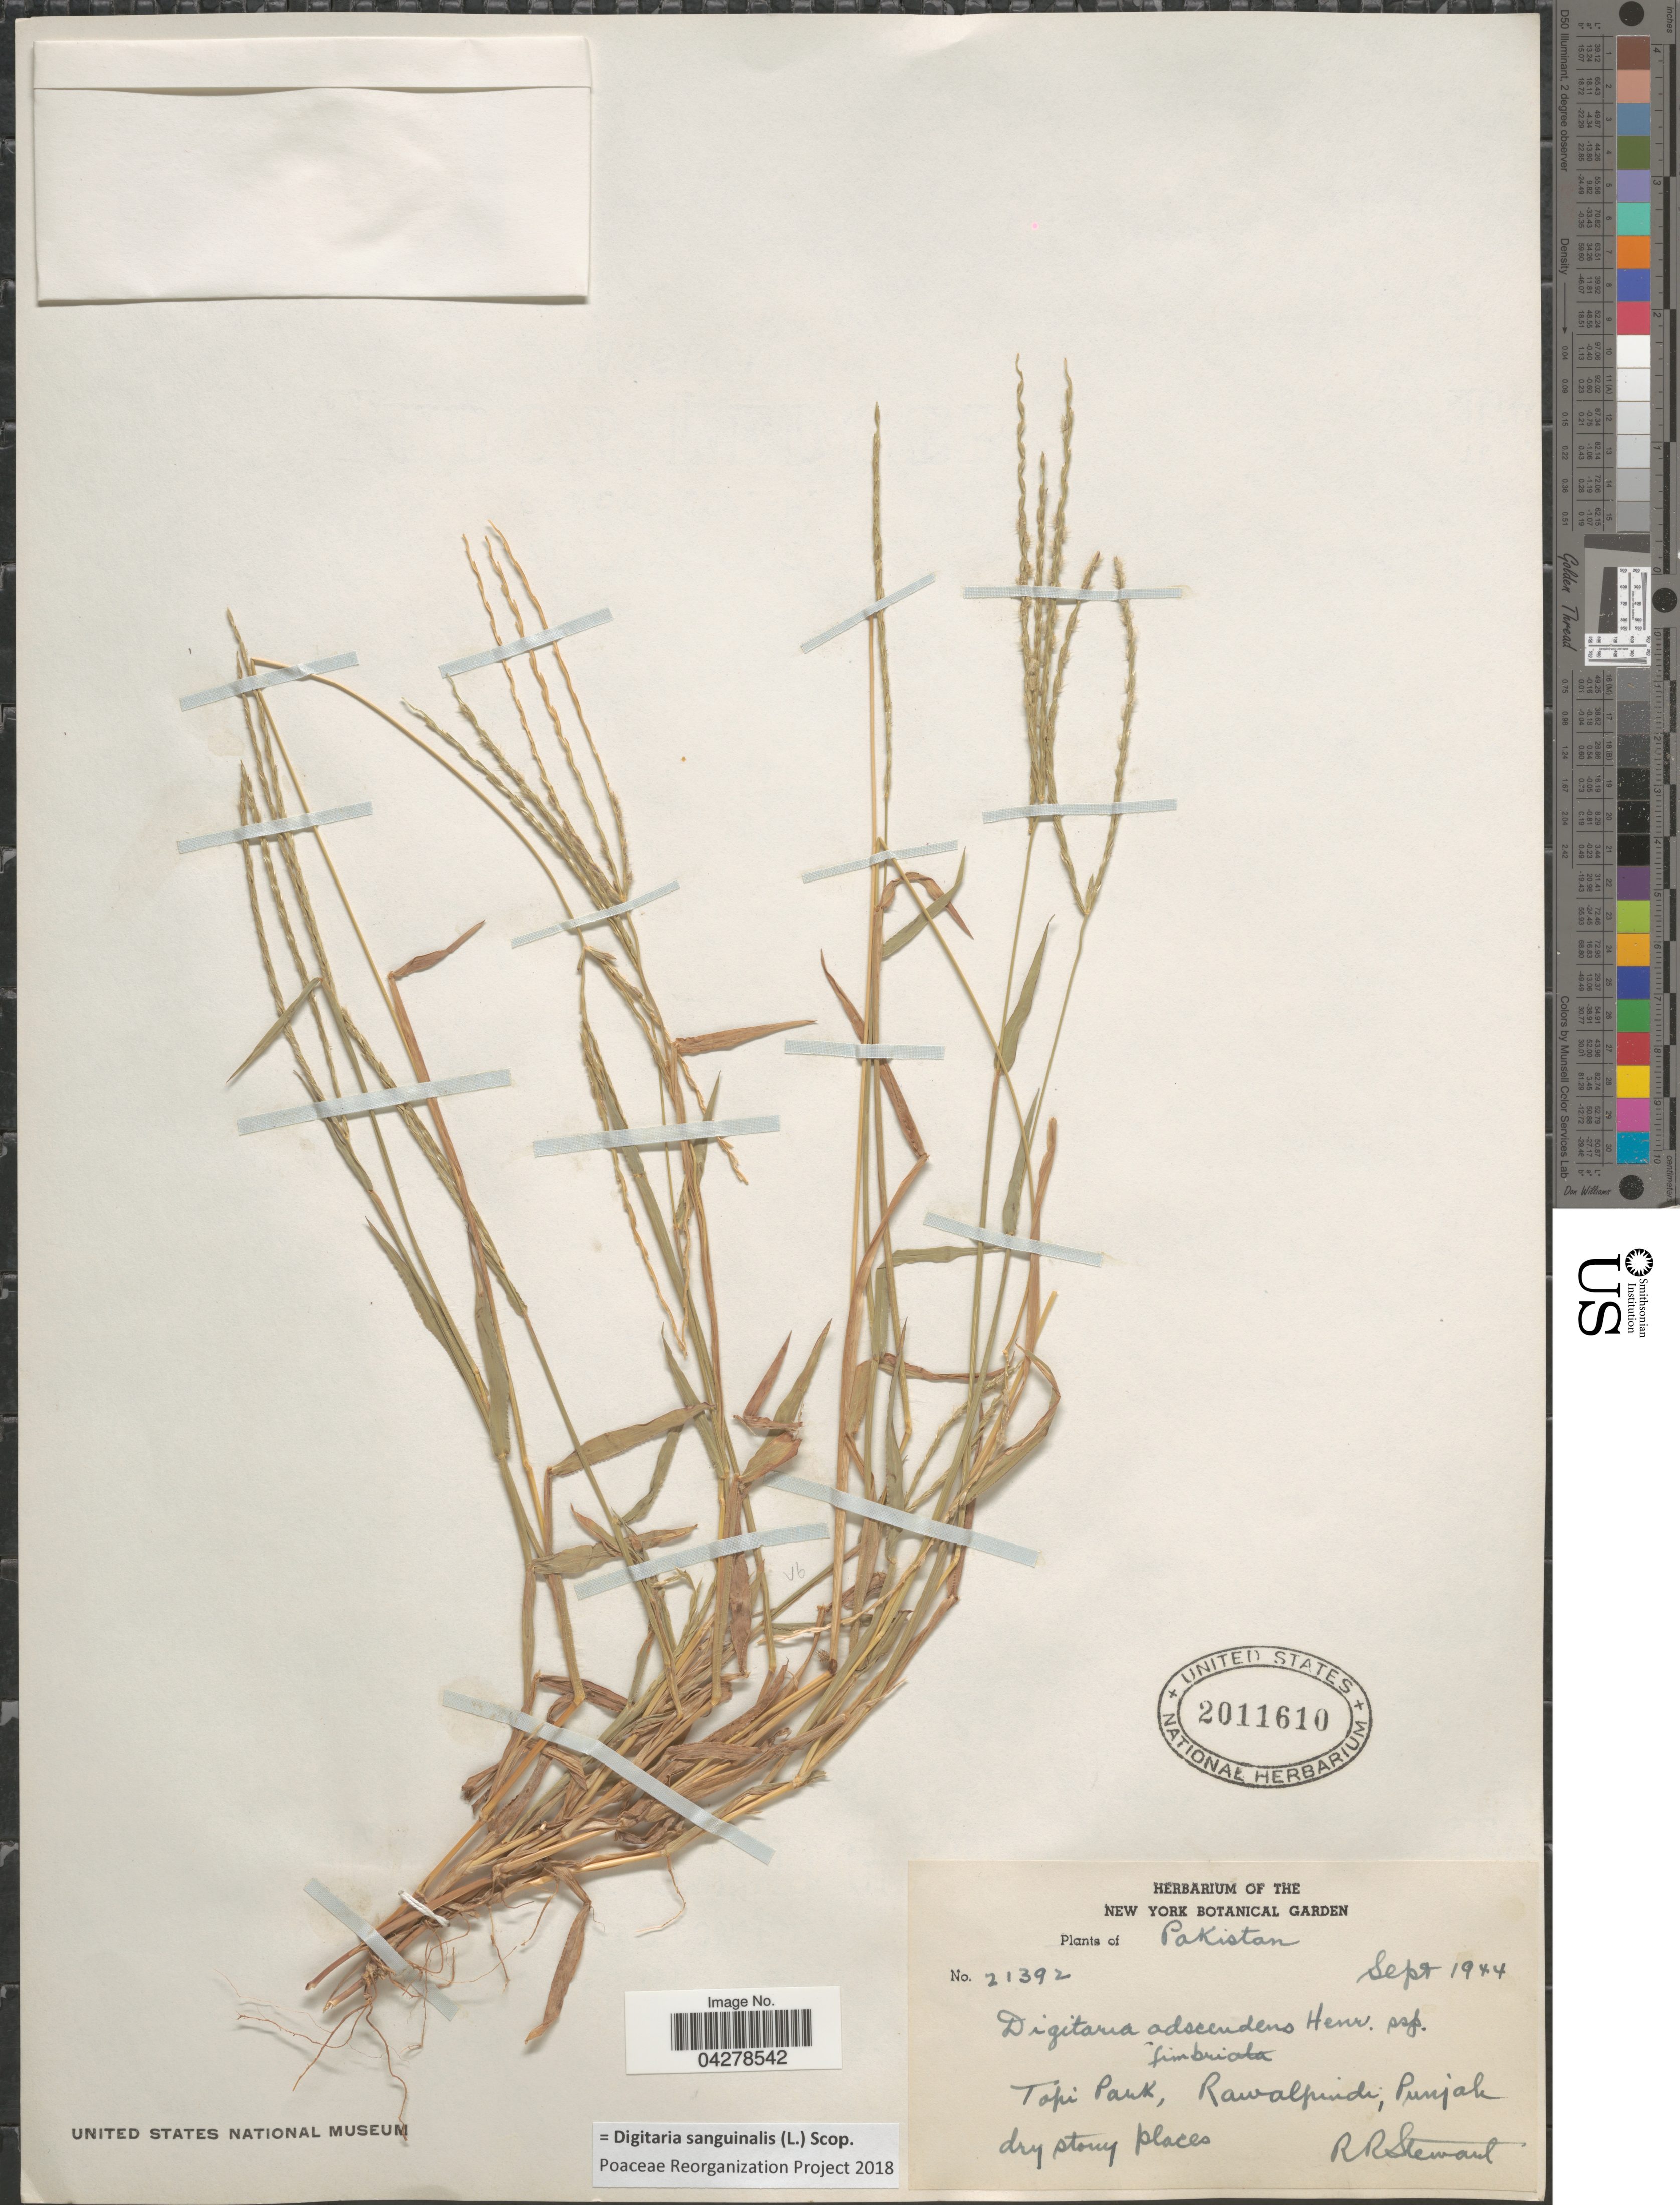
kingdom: Plantae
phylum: Tracheophyta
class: Liliopsida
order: Poales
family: Poaceae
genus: Digitaria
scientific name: Digitaria sanguinalis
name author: (L.) Scop.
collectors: R. Stewart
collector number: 21392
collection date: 1944-09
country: Pakistan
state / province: Punjab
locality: Topi Park, Rawalpindi. Dry stony places.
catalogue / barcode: US 2011610